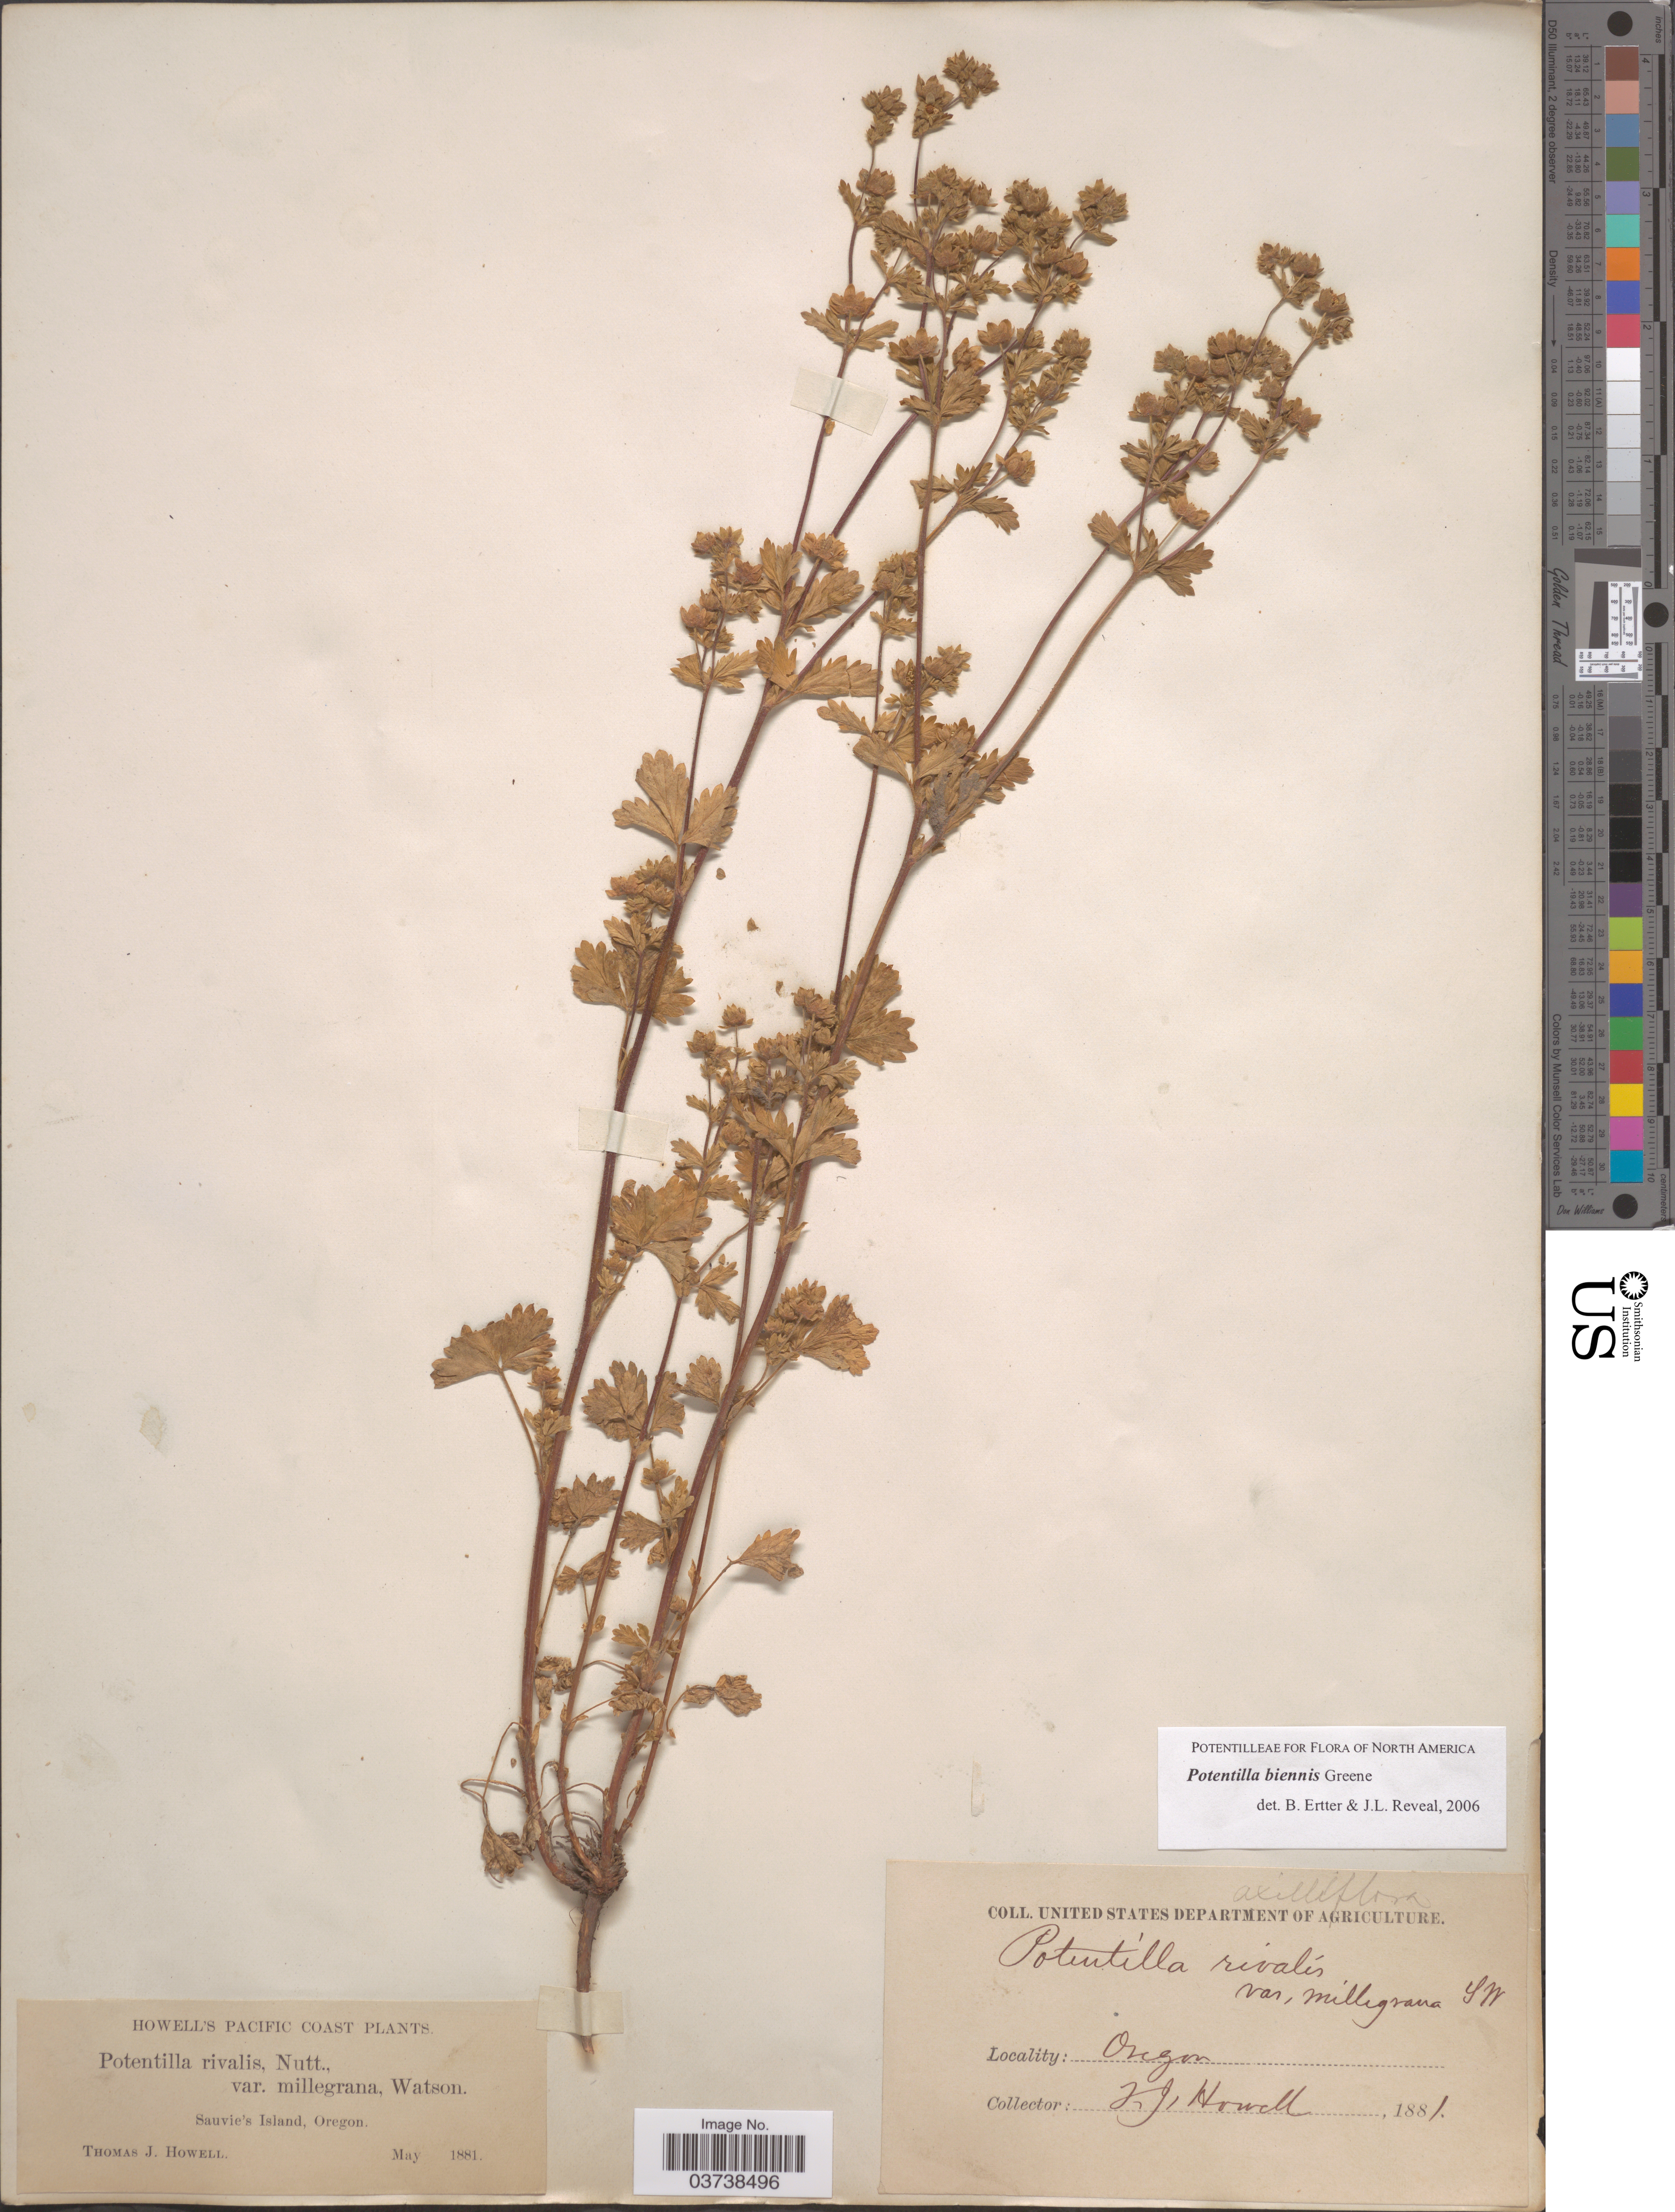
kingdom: Plantae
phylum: Tracheophyta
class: Magnoliopsida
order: Rosales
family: Rosaceae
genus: Potentilla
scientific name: Potentilla biennis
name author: Greene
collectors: T. J. Howell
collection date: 1881-05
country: United States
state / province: Oregon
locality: Pacific Coast. Sauvie's Island.